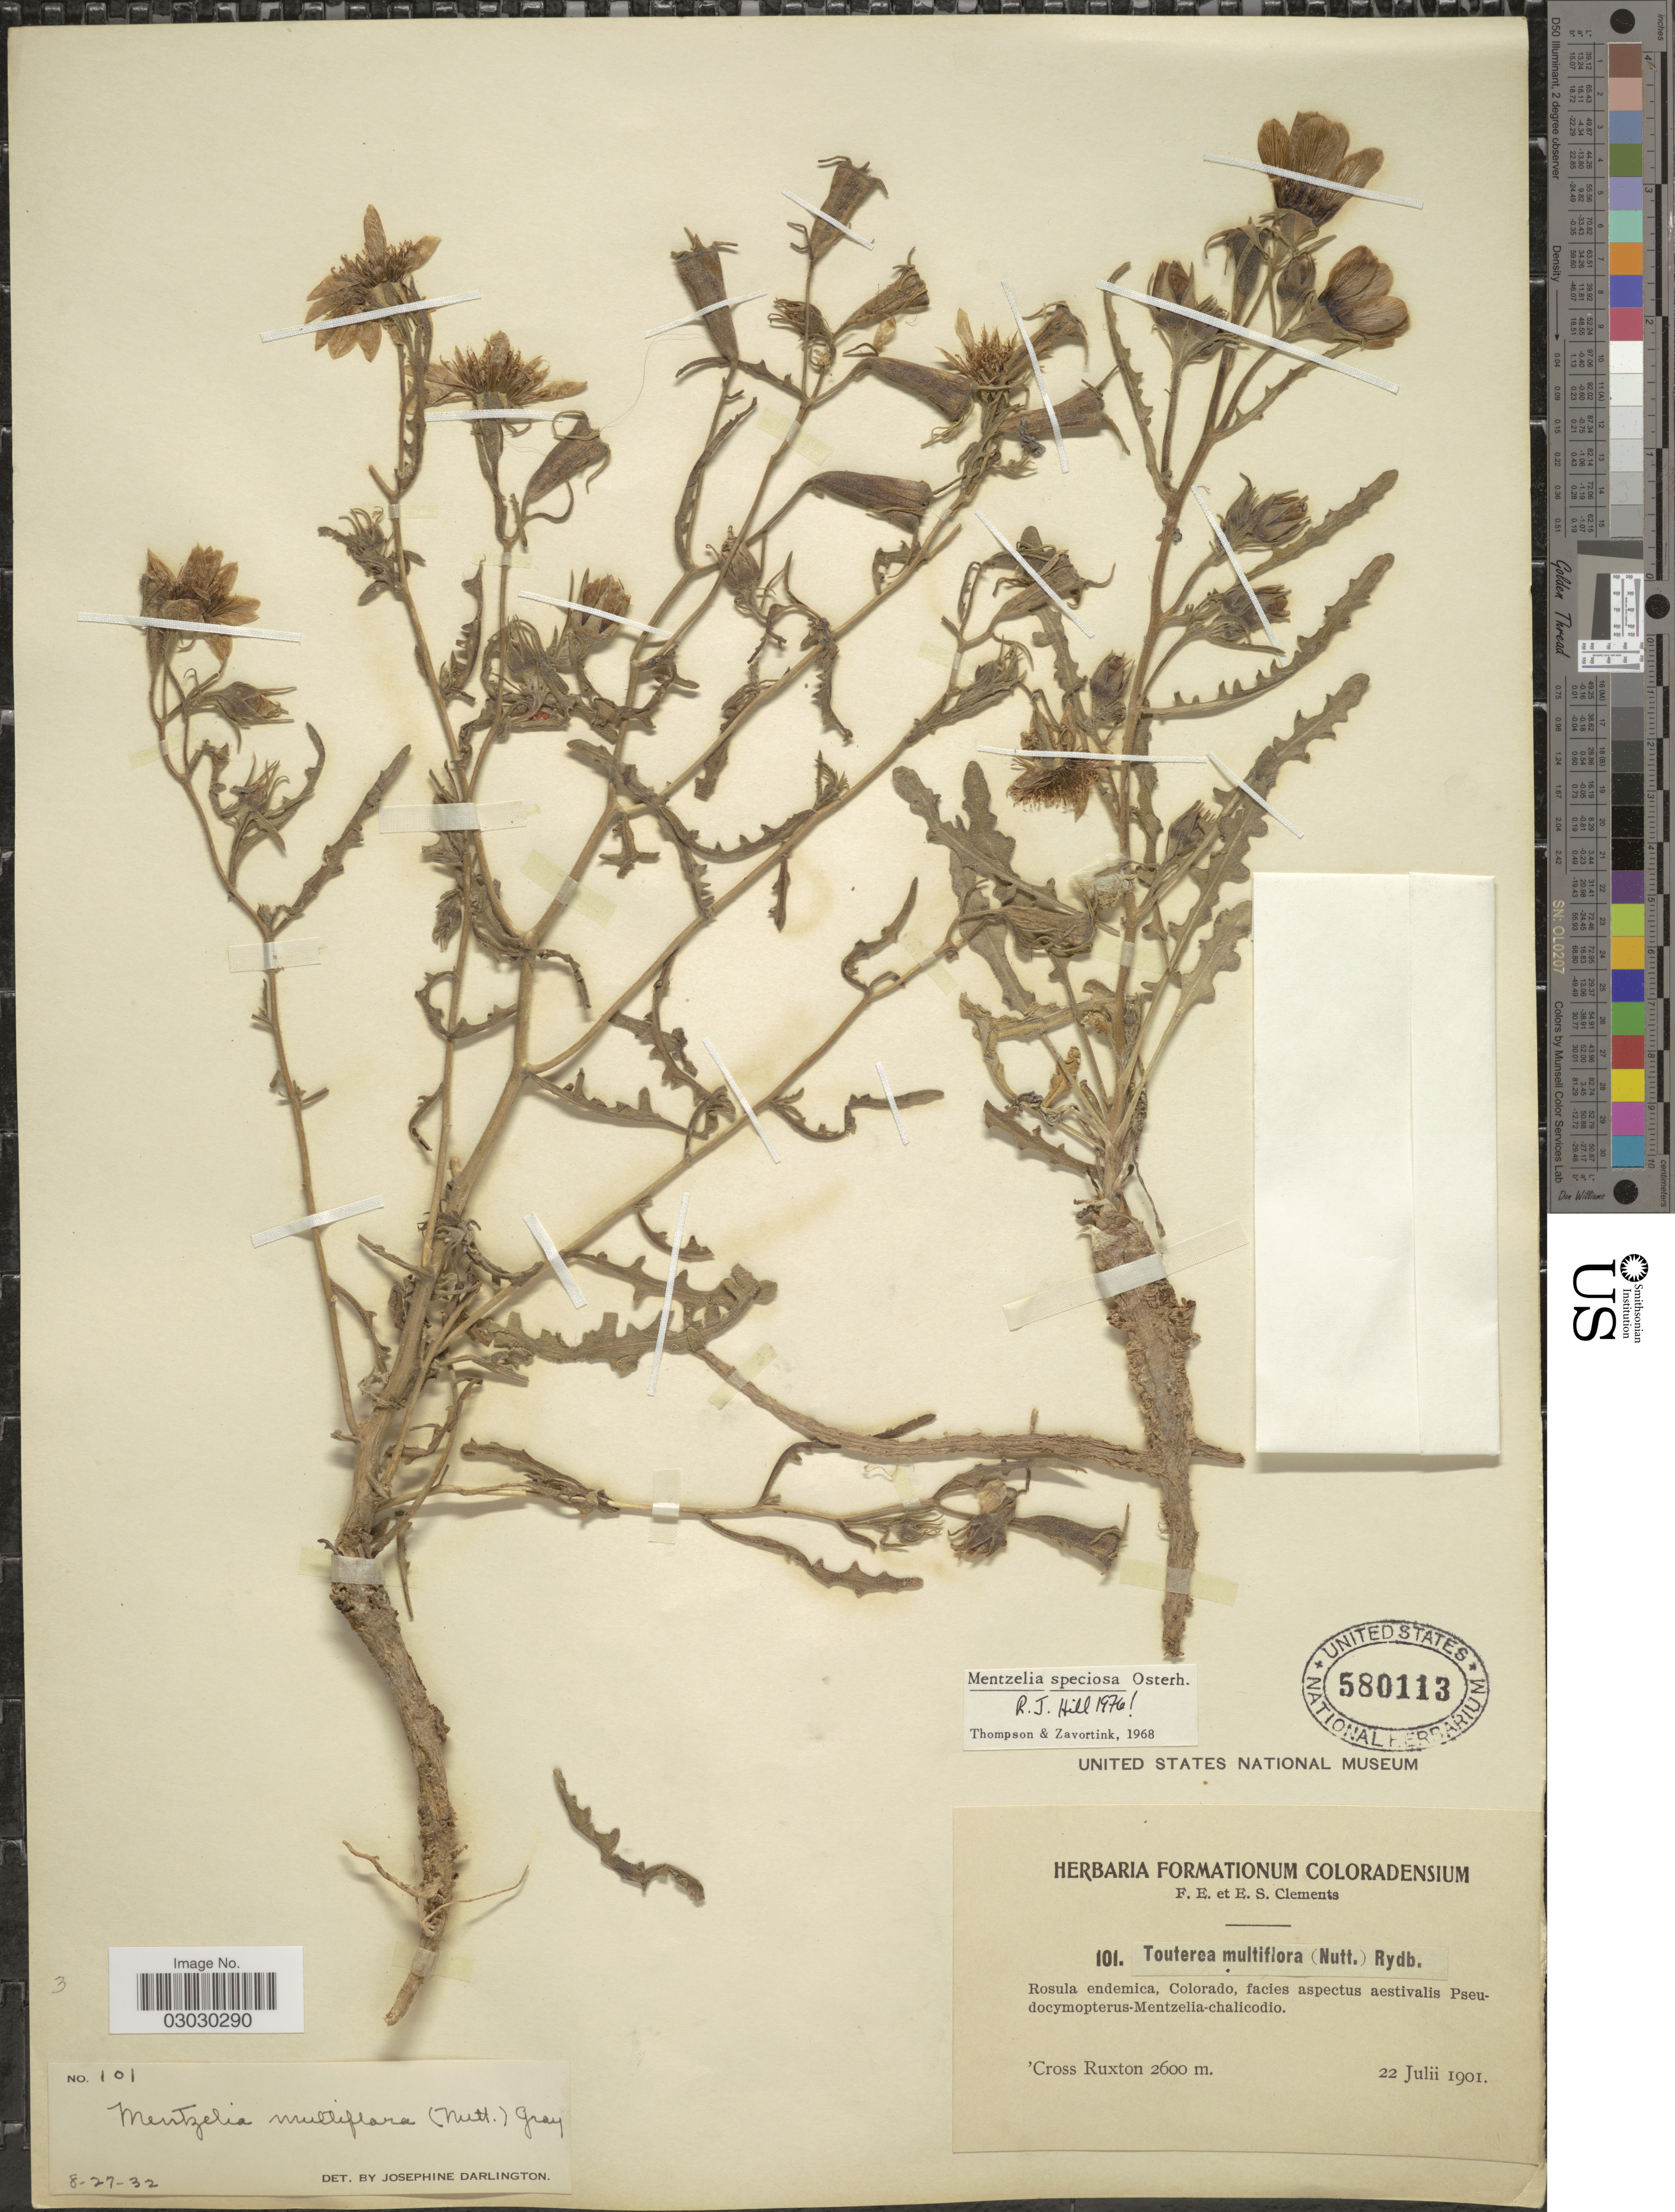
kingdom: Plantae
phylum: Tracheophyta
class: Magnoliopsida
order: Cornales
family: Loasaceae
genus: Mentzelia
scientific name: Mentzelia speciosa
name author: Osterh.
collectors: F. E. Clements & E. S. Clements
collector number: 101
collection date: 1901-07-22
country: United States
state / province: Colorado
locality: Cross Ruxton.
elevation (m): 2600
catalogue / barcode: US 580113